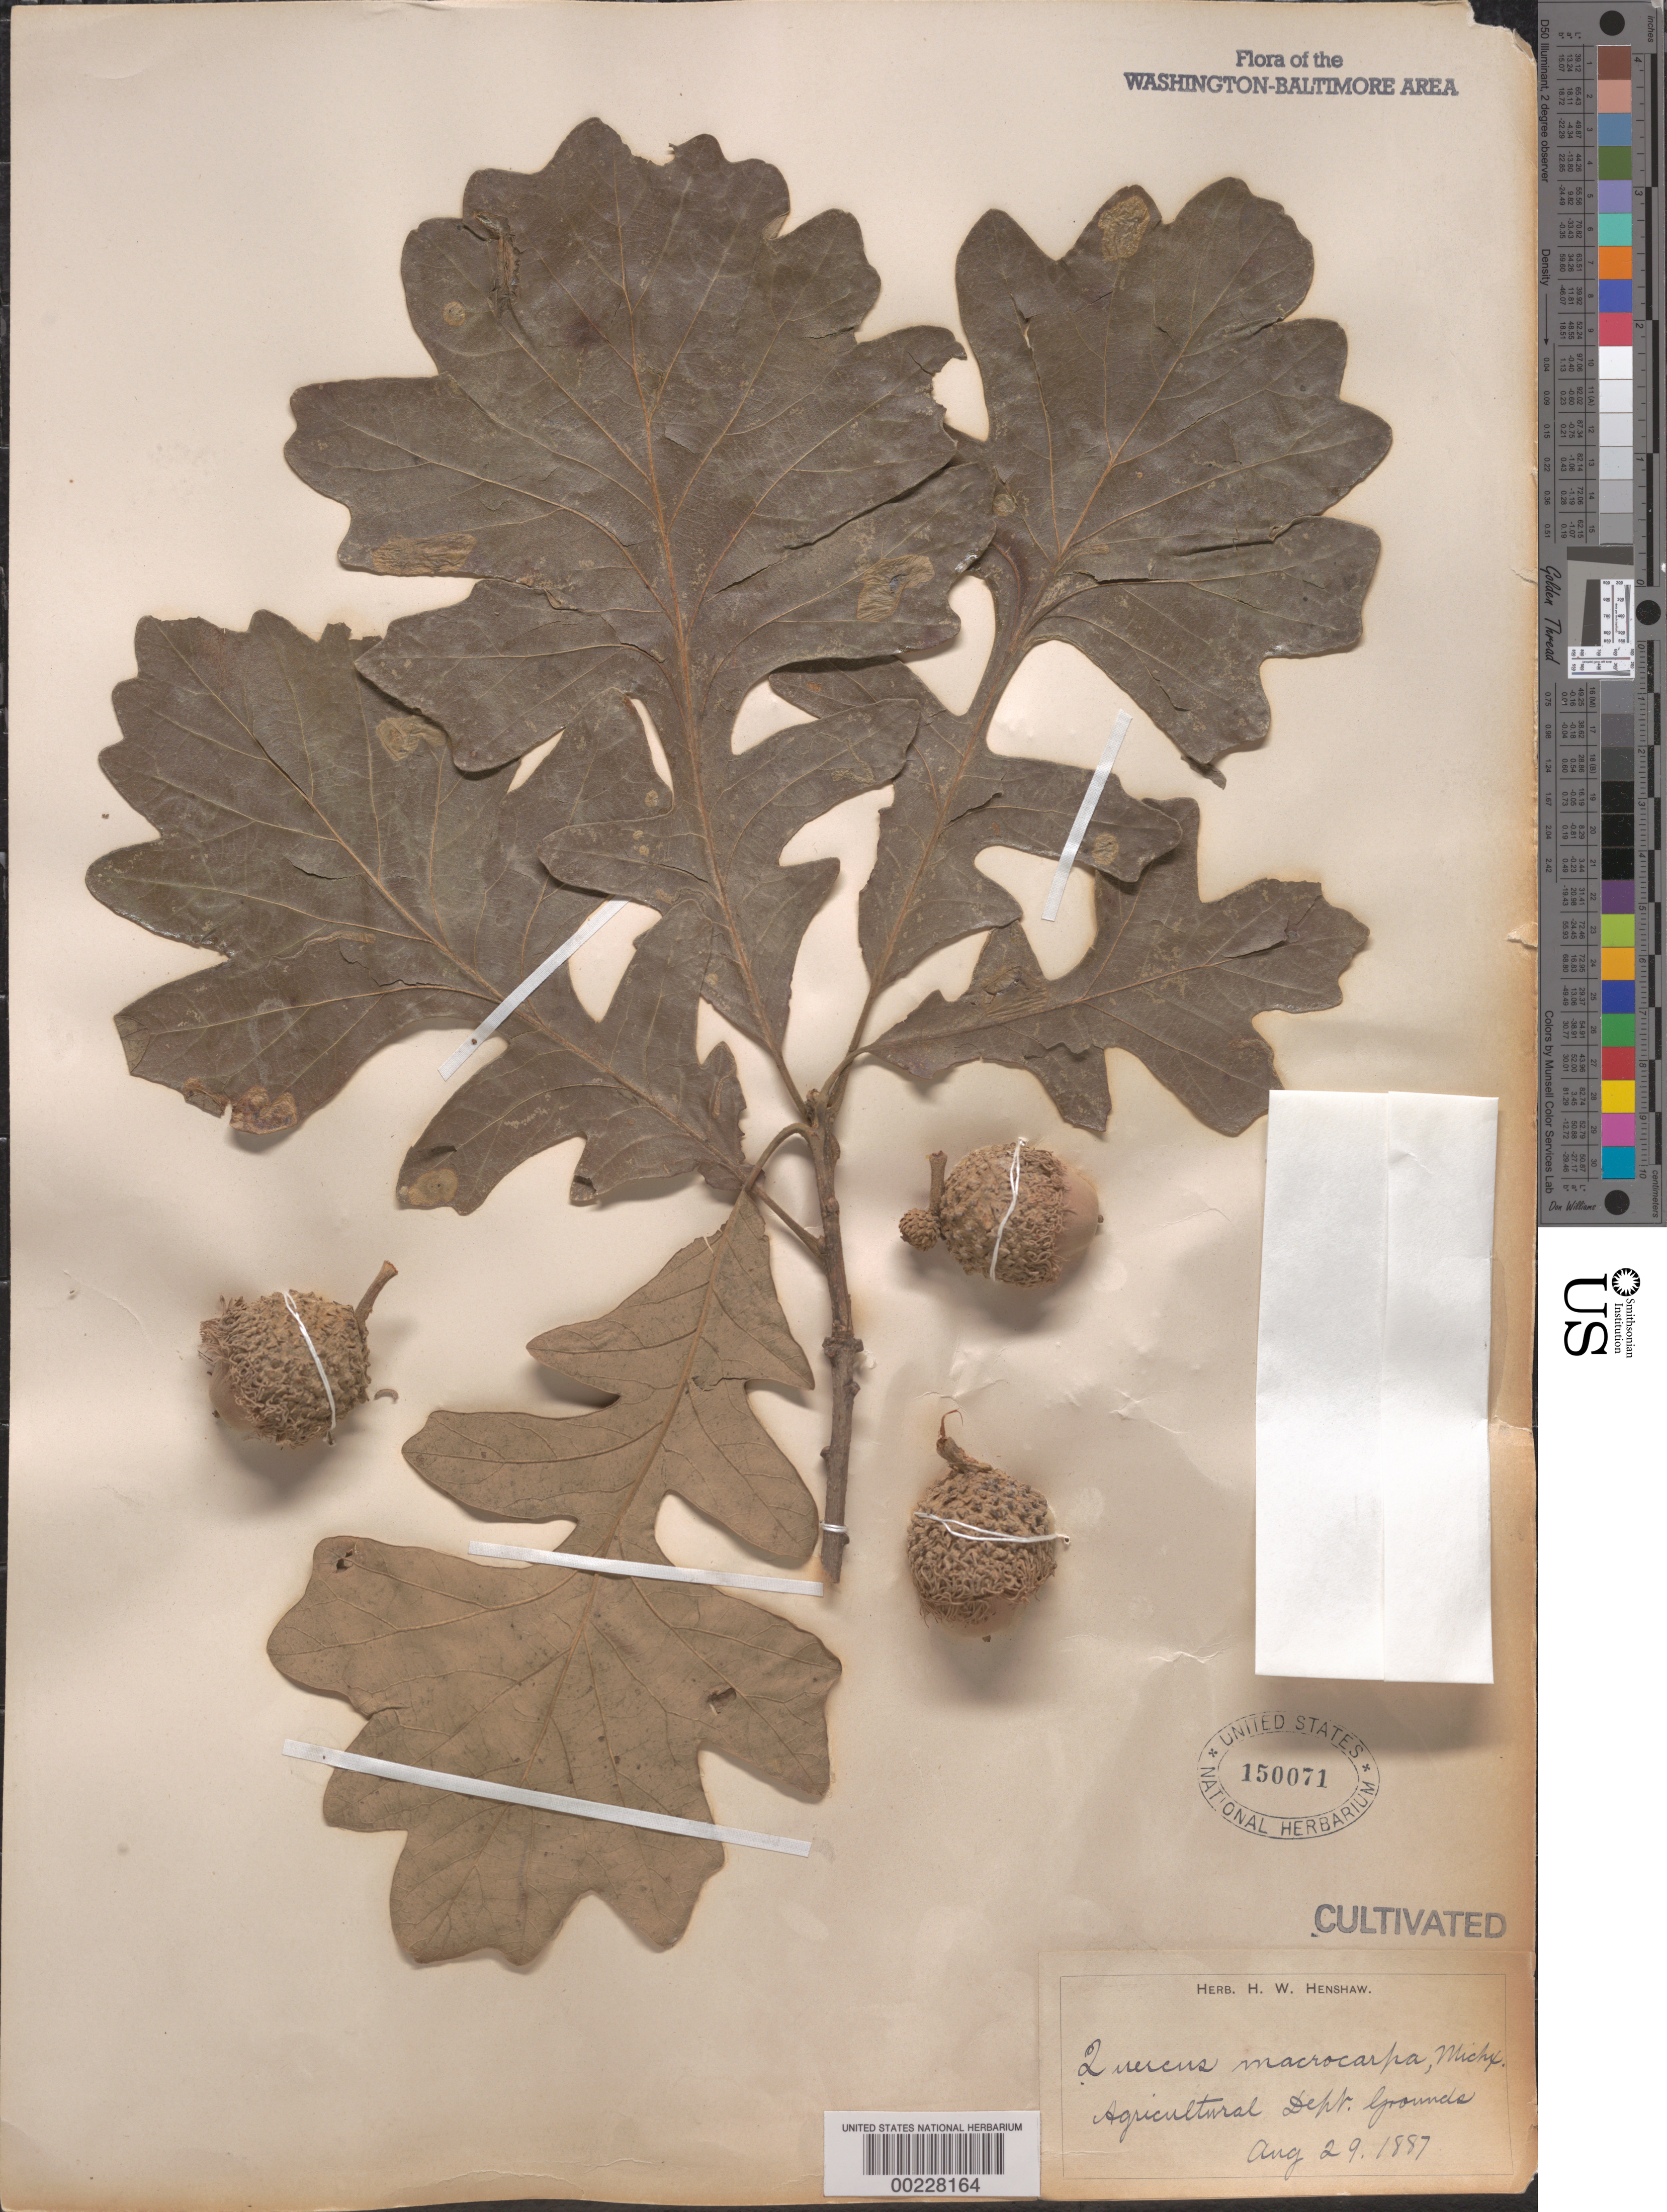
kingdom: Plantae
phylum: Tracheophyta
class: Magnoliopsida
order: Fagales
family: Fagaceae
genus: Quercus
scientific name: Quercus macrocarpa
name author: Michx.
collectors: H. Henshaw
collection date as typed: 29 Aug 1887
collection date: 1887-08-29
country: United States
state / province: District of Columbia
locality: Agricultural grounds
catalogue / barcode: US 150071